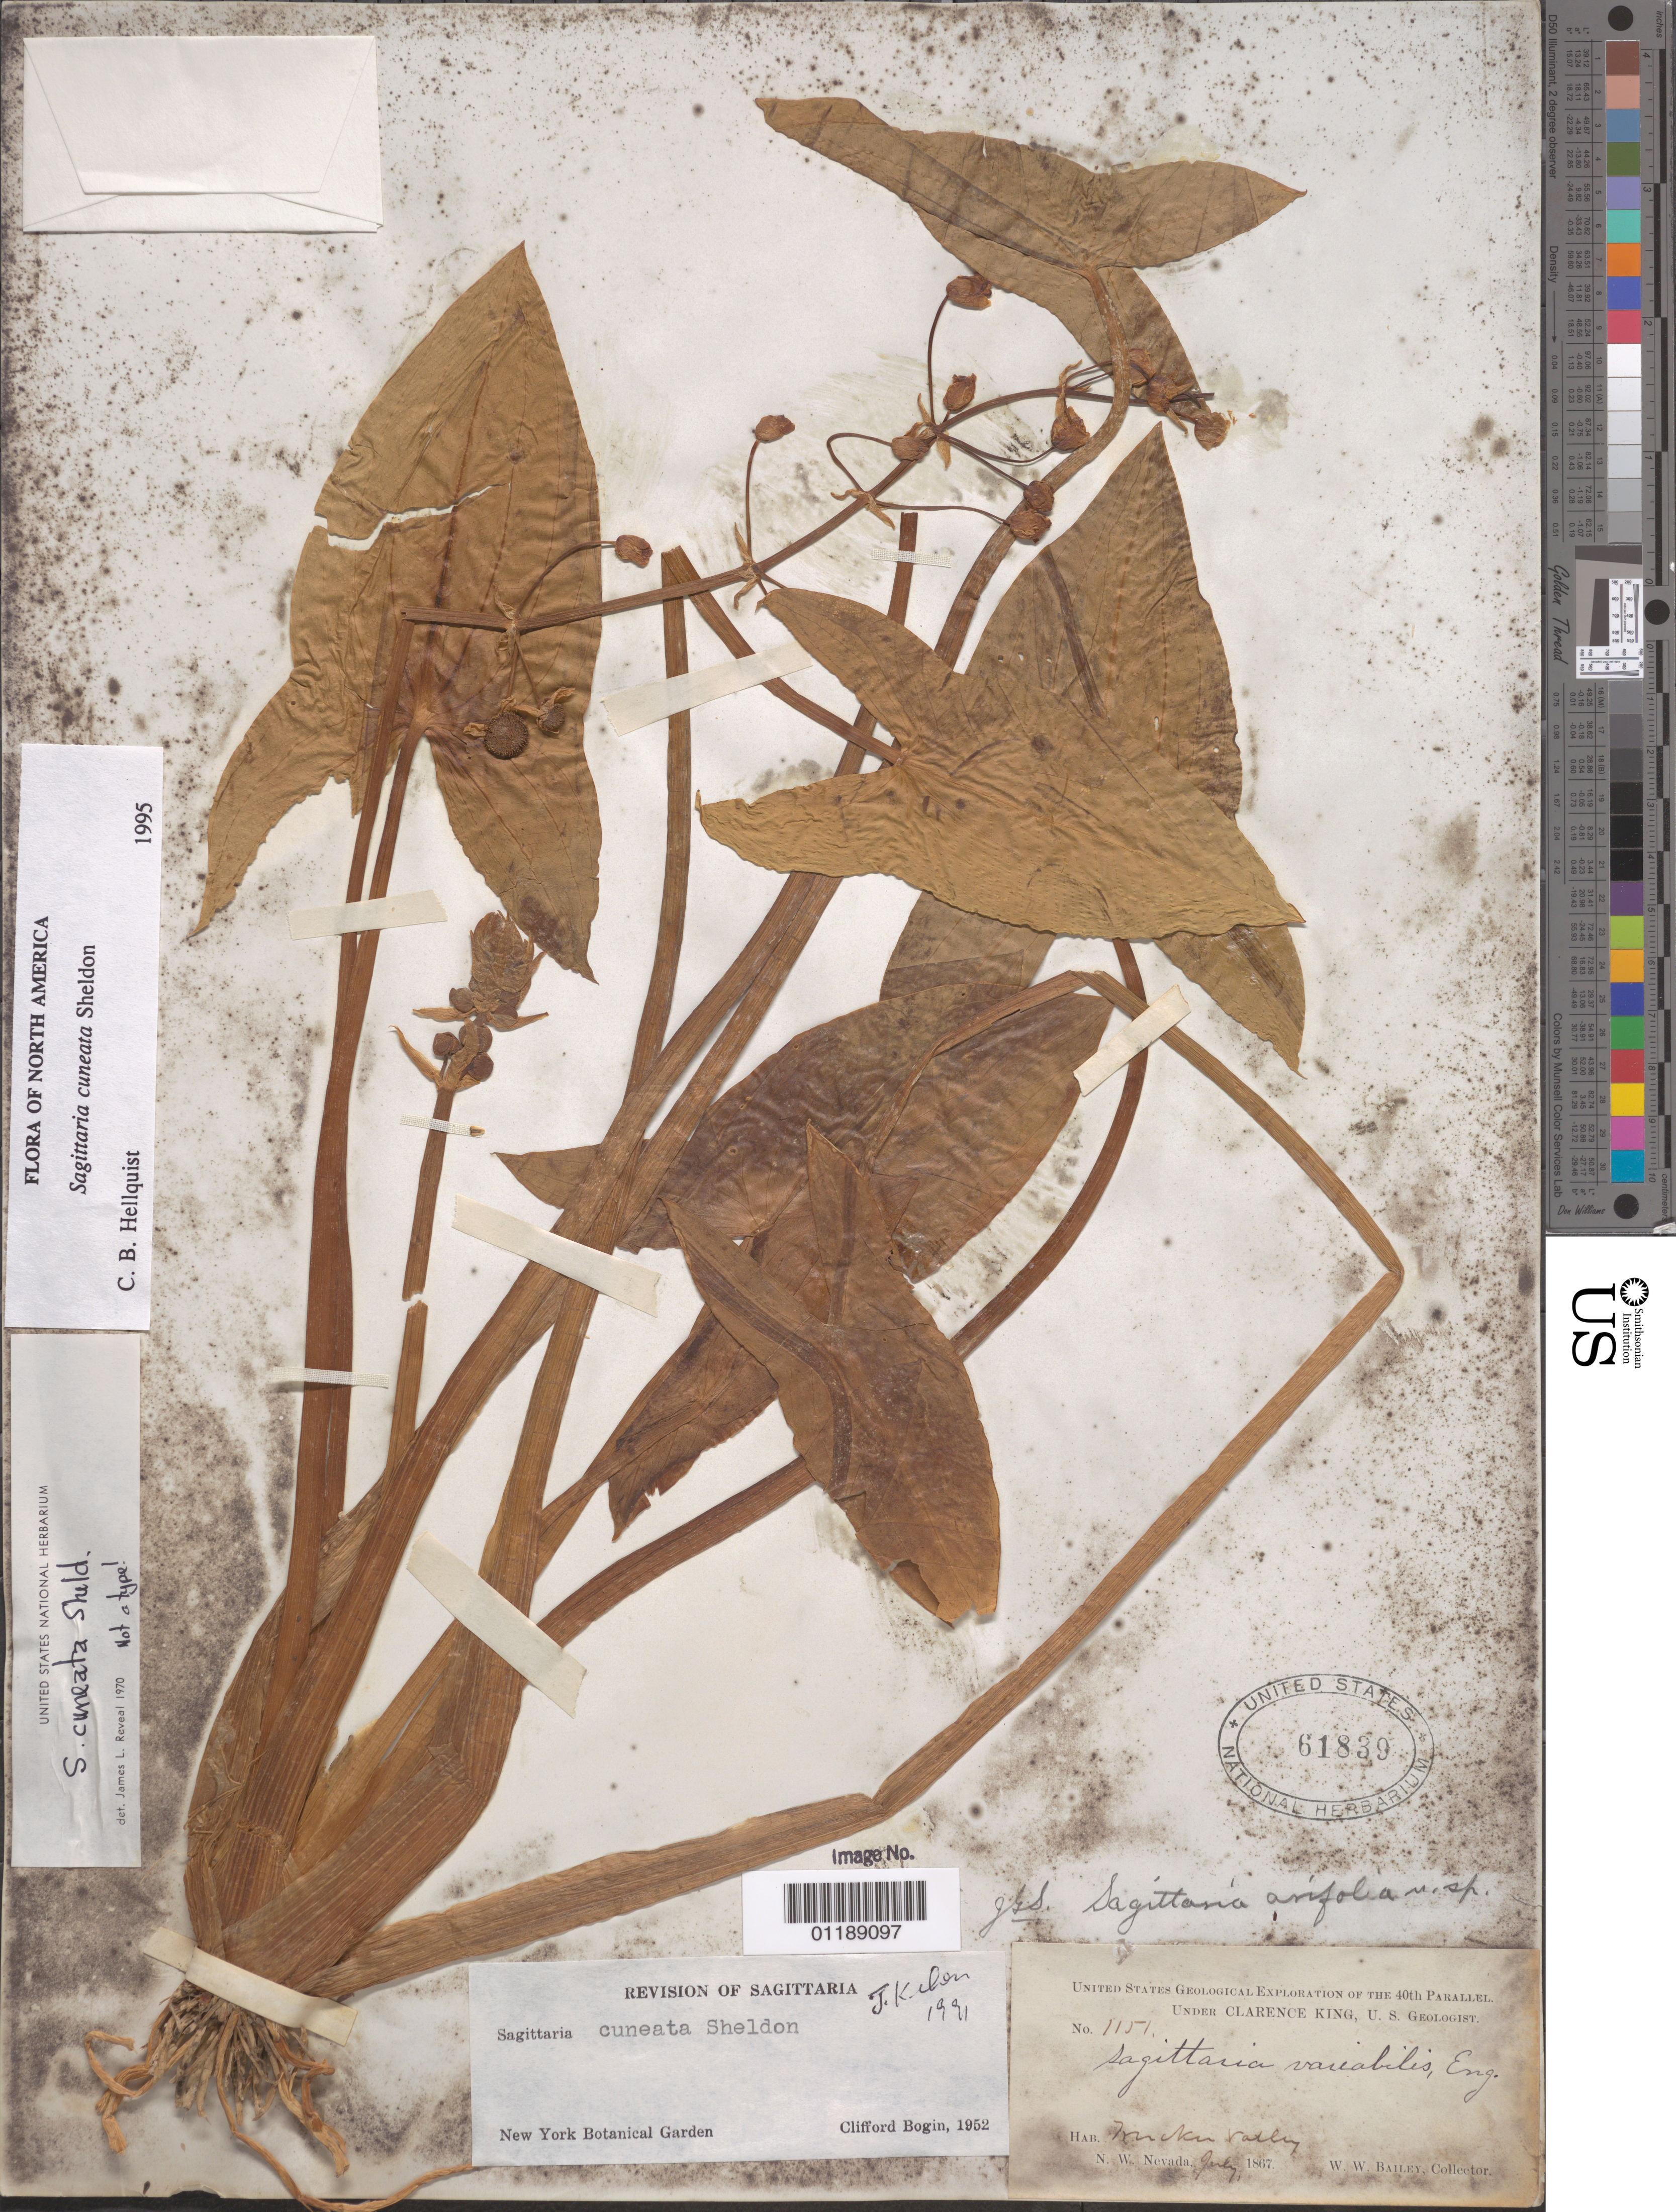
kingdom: Plantae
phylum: Tracheophyta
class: Liliopsida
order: Alismatales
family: Alismataceae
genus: Sagittaria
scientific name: Sagittaria cuneata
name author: E. Sheld.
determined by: Hellquist, C. E.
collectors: W. W. Bailey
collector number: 1151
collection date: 1867-07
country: United States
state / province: Nevada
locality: Truckee Valley, N.W. Nevada.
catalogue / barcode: US 61839